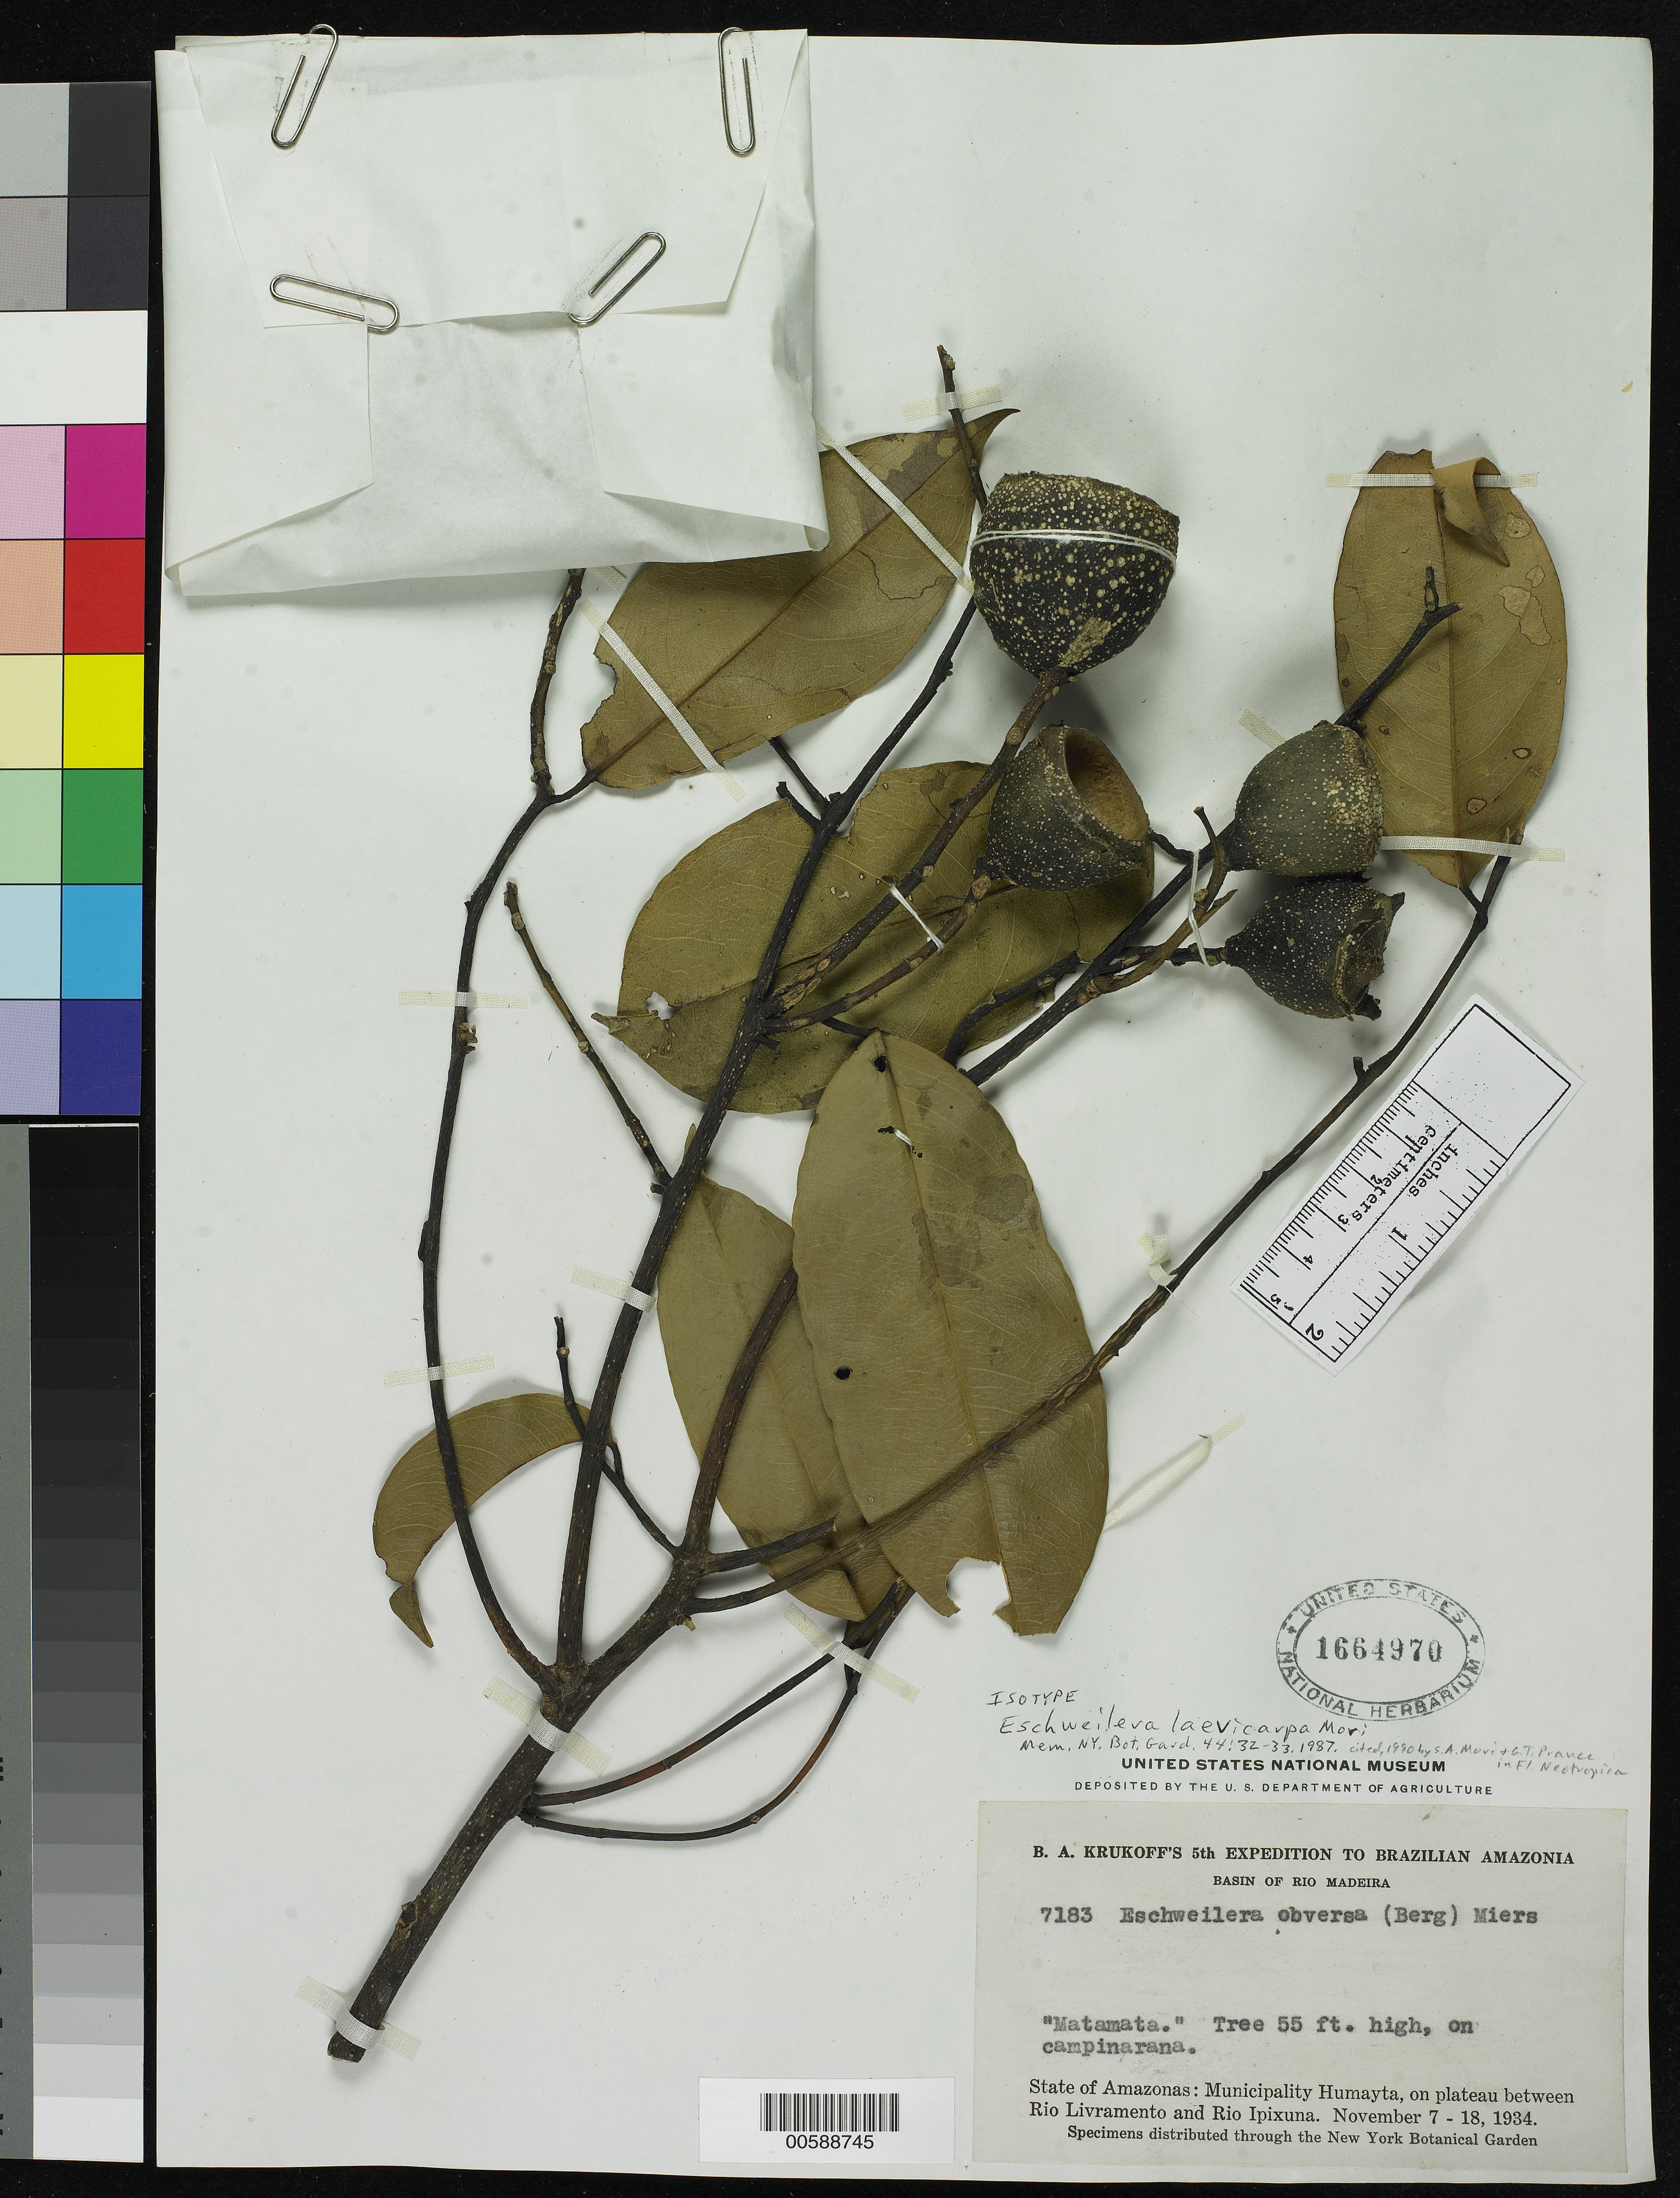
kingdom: Plantae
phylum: Tracheophyta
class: Magnoliopsida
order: Ericales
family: Lecythidaceae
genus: Eschweilera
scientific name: Eschweilera laevicarpa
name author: S.A. Mori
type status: Isotype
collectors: B. A. Krukoff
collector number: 7183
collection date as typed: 07 Nov 1934 to 18 Nov 1934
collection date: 1934-11-07/1934-11-18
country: Brazil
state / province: Amazonas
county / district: Humaitá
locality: Plateau between Rio Livramento & Rio Ipixuna, basin of Rio Madeira.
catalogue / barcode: US 1664970